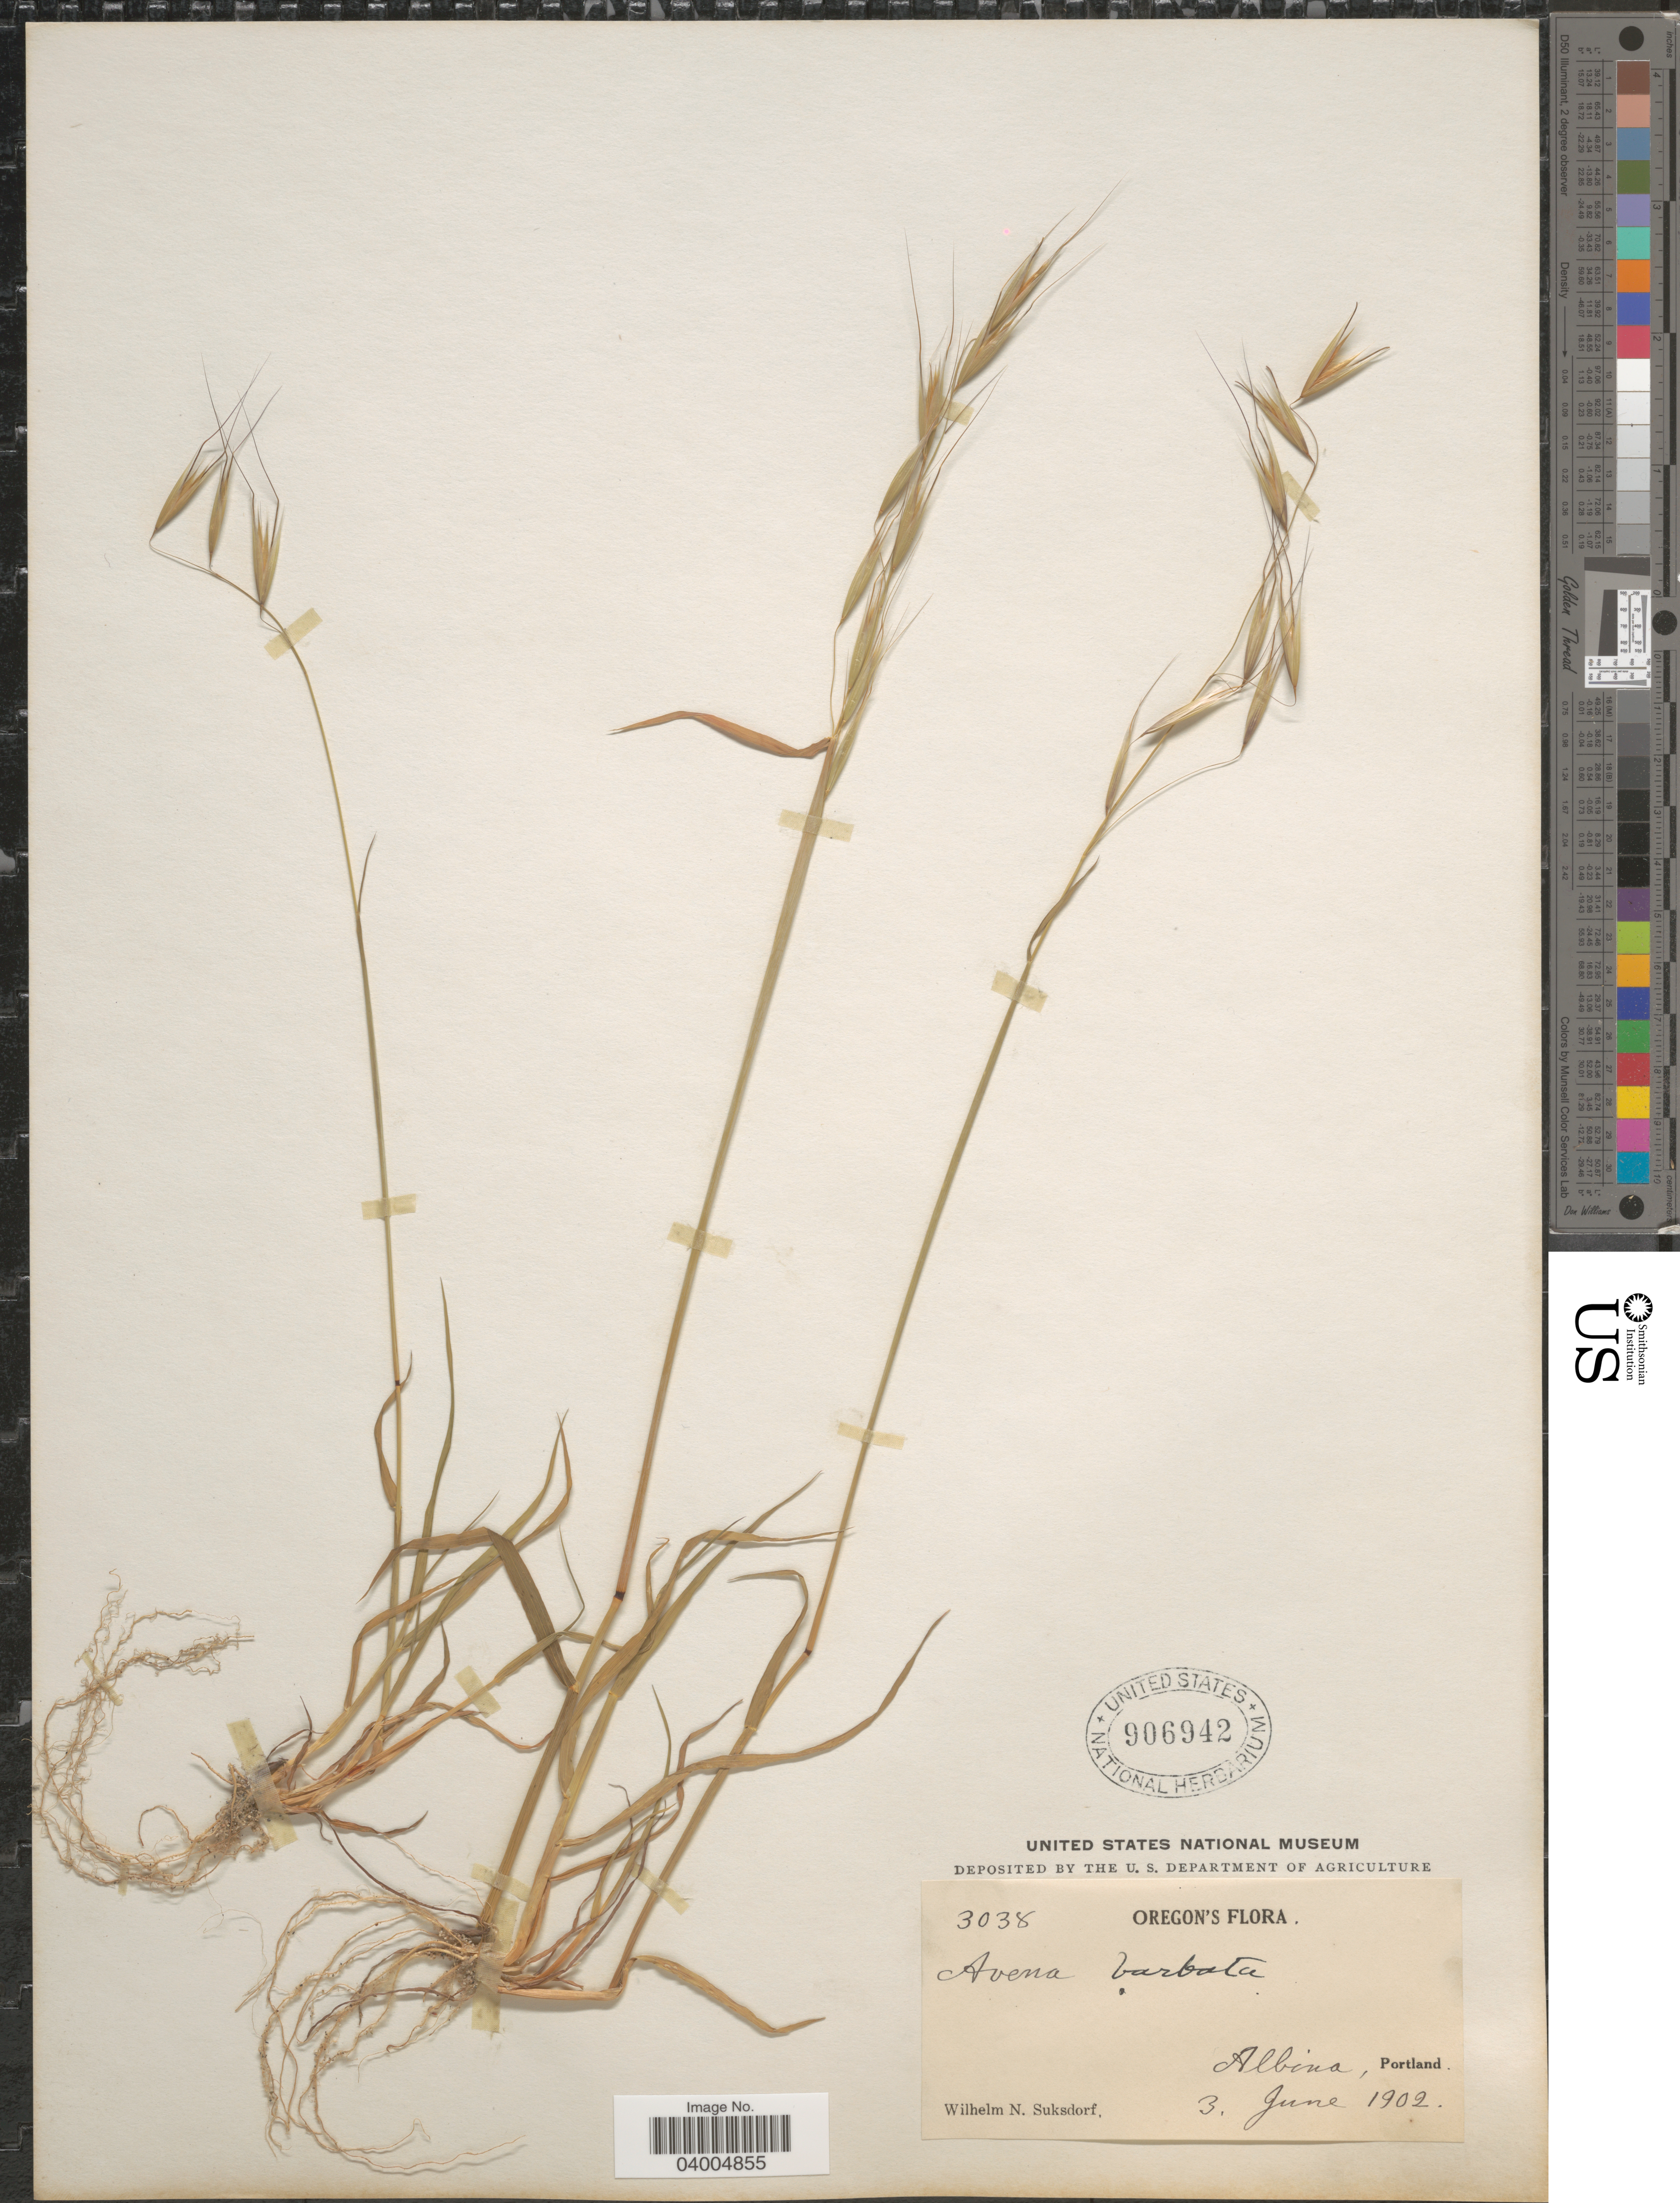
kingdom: Plantae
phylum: Tracheophyta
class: Liliopsida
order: Poales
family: Poaceae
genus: Avena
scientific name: Avena barbata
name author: Pott ex Link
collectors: W. N. Suksdorf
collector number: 3038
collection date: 1902-06-03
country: United States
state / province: Oregon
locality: Albina, Portland.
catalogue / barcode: US 906942